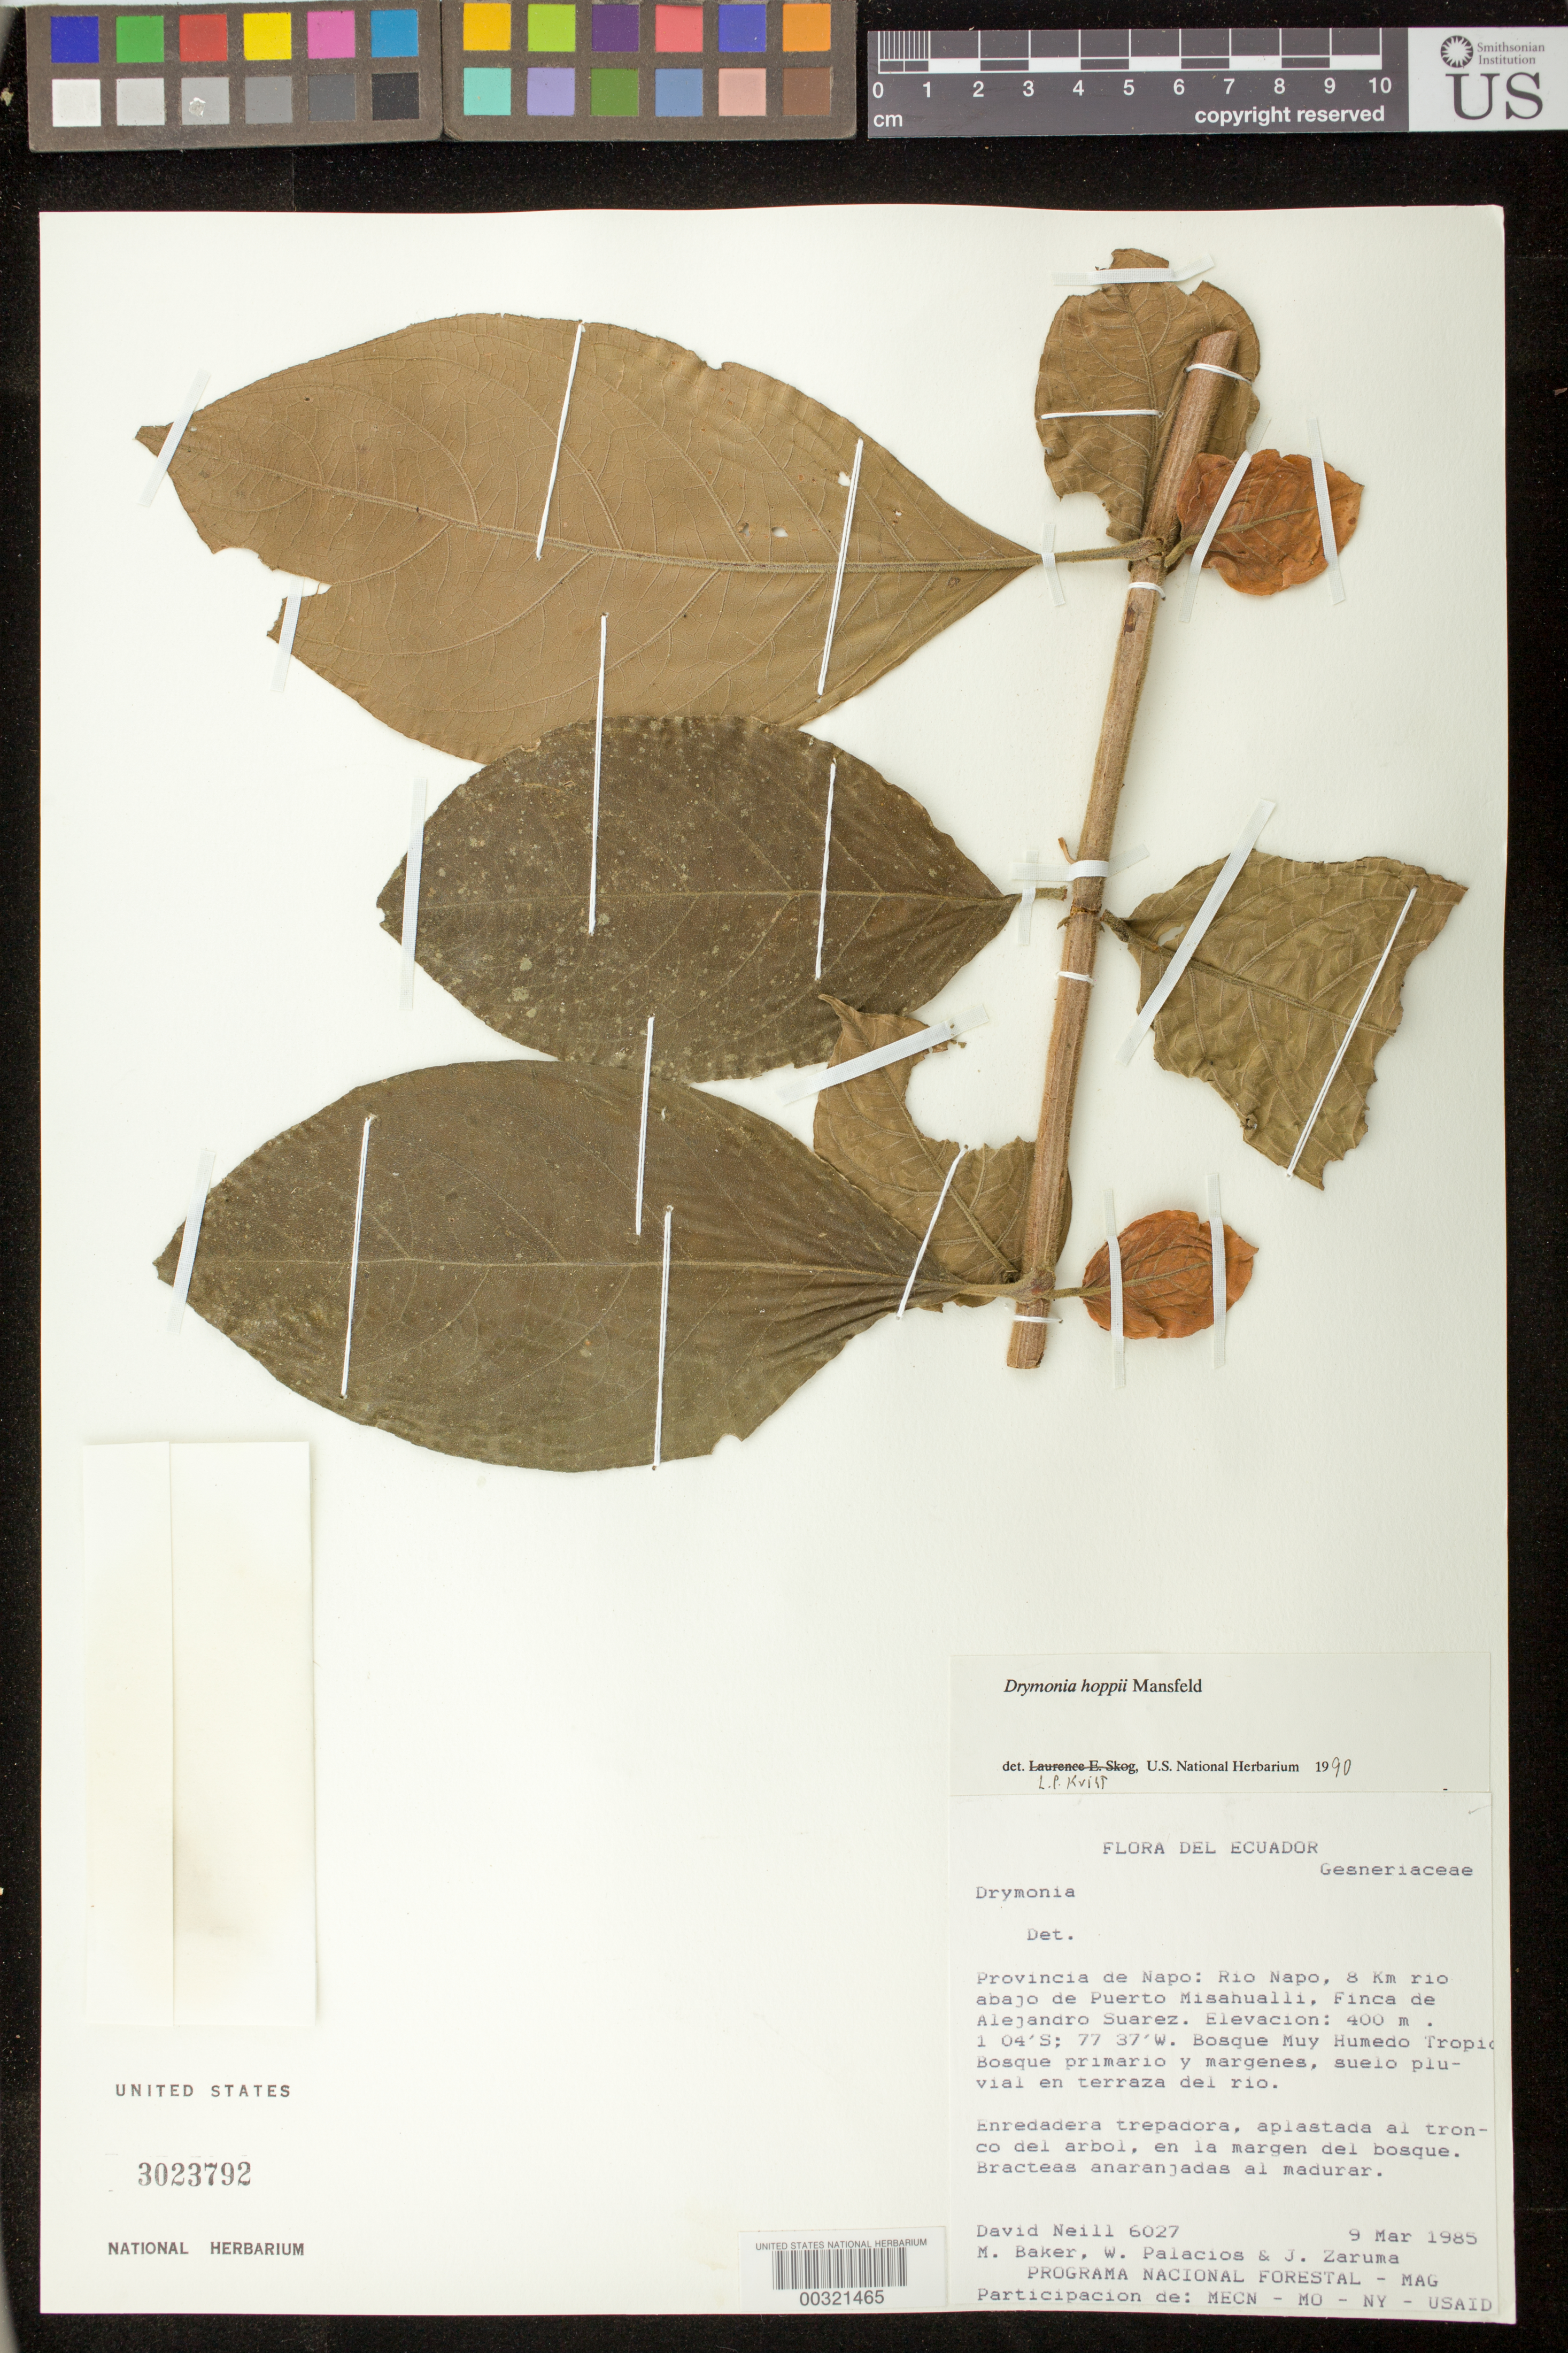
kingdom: Plantae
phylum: Tracheophyta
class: Magnoliopsida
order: Lamiales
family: Gesneriaceae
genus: Drymonia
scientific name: Drymonia hoppii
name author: (Mansf.) Wiehler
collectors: D. A. Neill, M. Baker, W. Palacios & J. Zaruma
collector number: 6027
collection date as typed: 09 Mar 1985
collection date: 1985-03-09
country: Ecuador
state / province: Napo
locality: Rio Napo, 8 km Rio below Puerto Misahualli, Finca de Alejandro Suarez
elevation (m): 400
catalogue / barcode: US 3023792